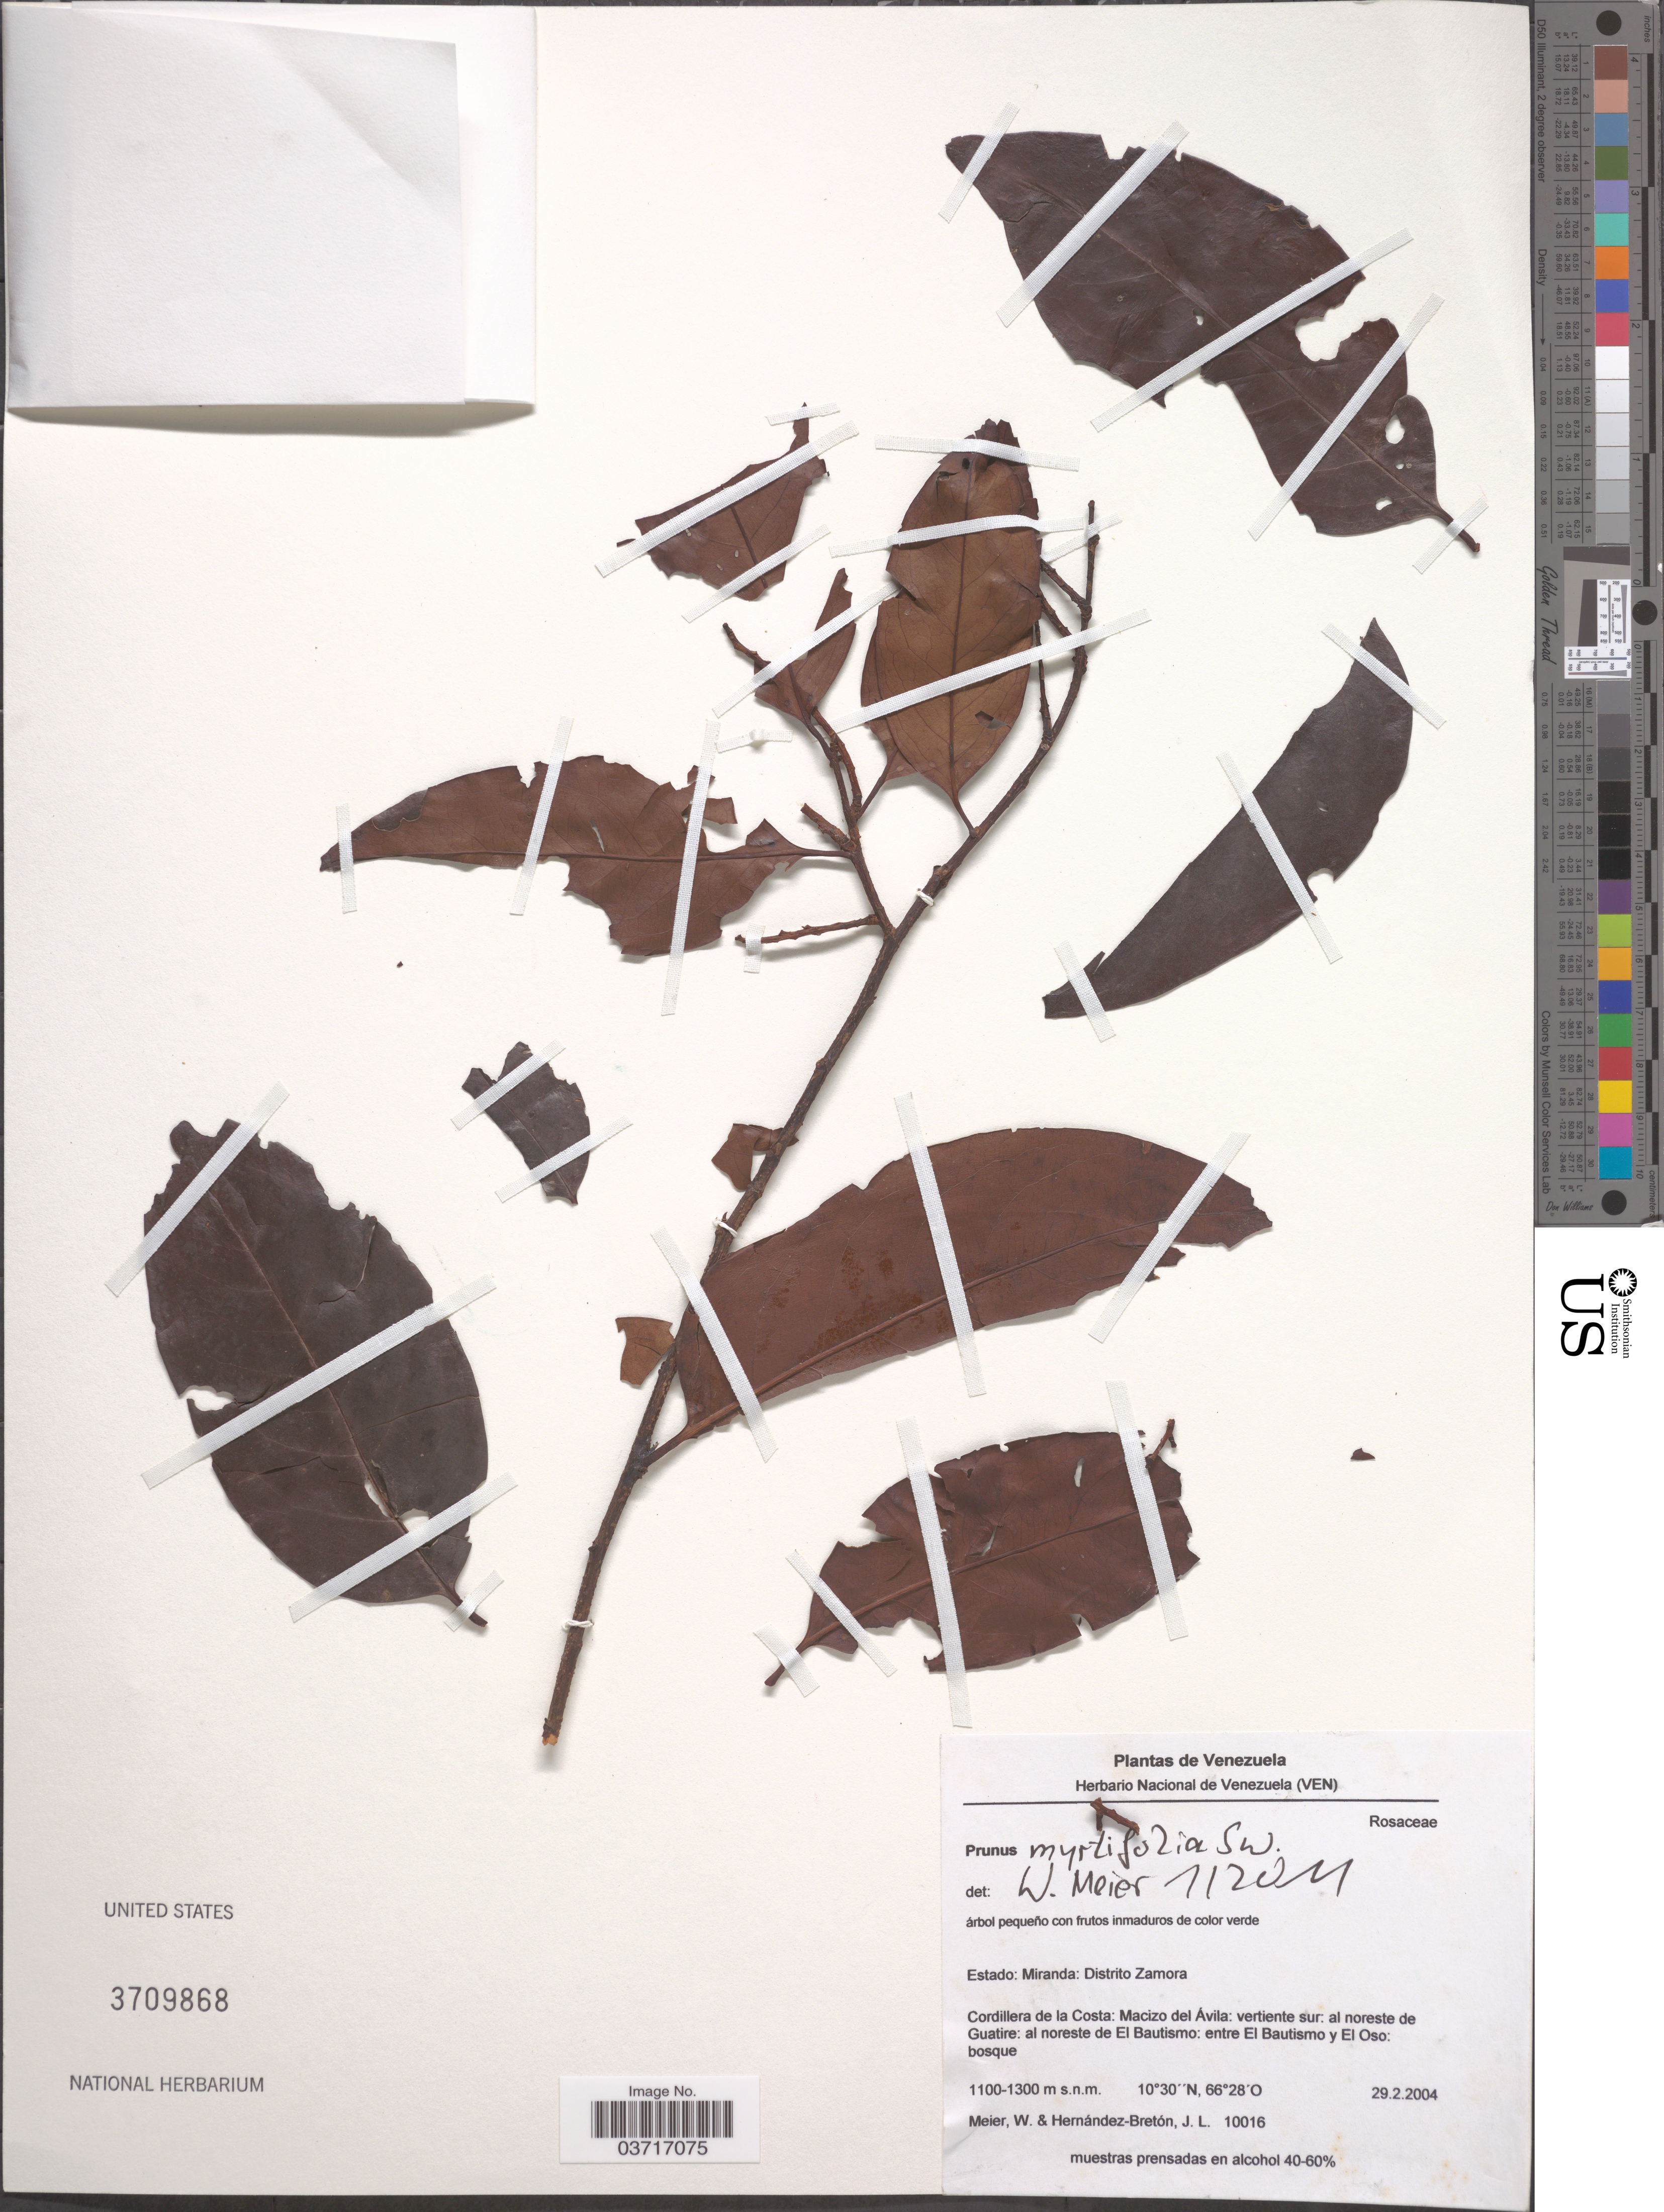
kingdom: Plantae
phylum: Tracheophyta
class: Magnoliopsida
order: Rosales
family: Rosaceae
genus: Prunus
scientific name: Prunus myrtifolia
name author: (L.) Urb.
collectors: W. Meier & J. L. Hernandez-Breton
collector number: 10016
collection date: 2004-02-29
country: Venezuela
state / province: Miranda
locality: Distrito Zamora. Cordillera de la Costa: Macizo del Ávila: vertiente sur; al noreste de Guatire: al noreste de El Bautismo: entre El Bautismo y El Oso.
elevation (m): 1100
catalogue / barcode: US 3709868